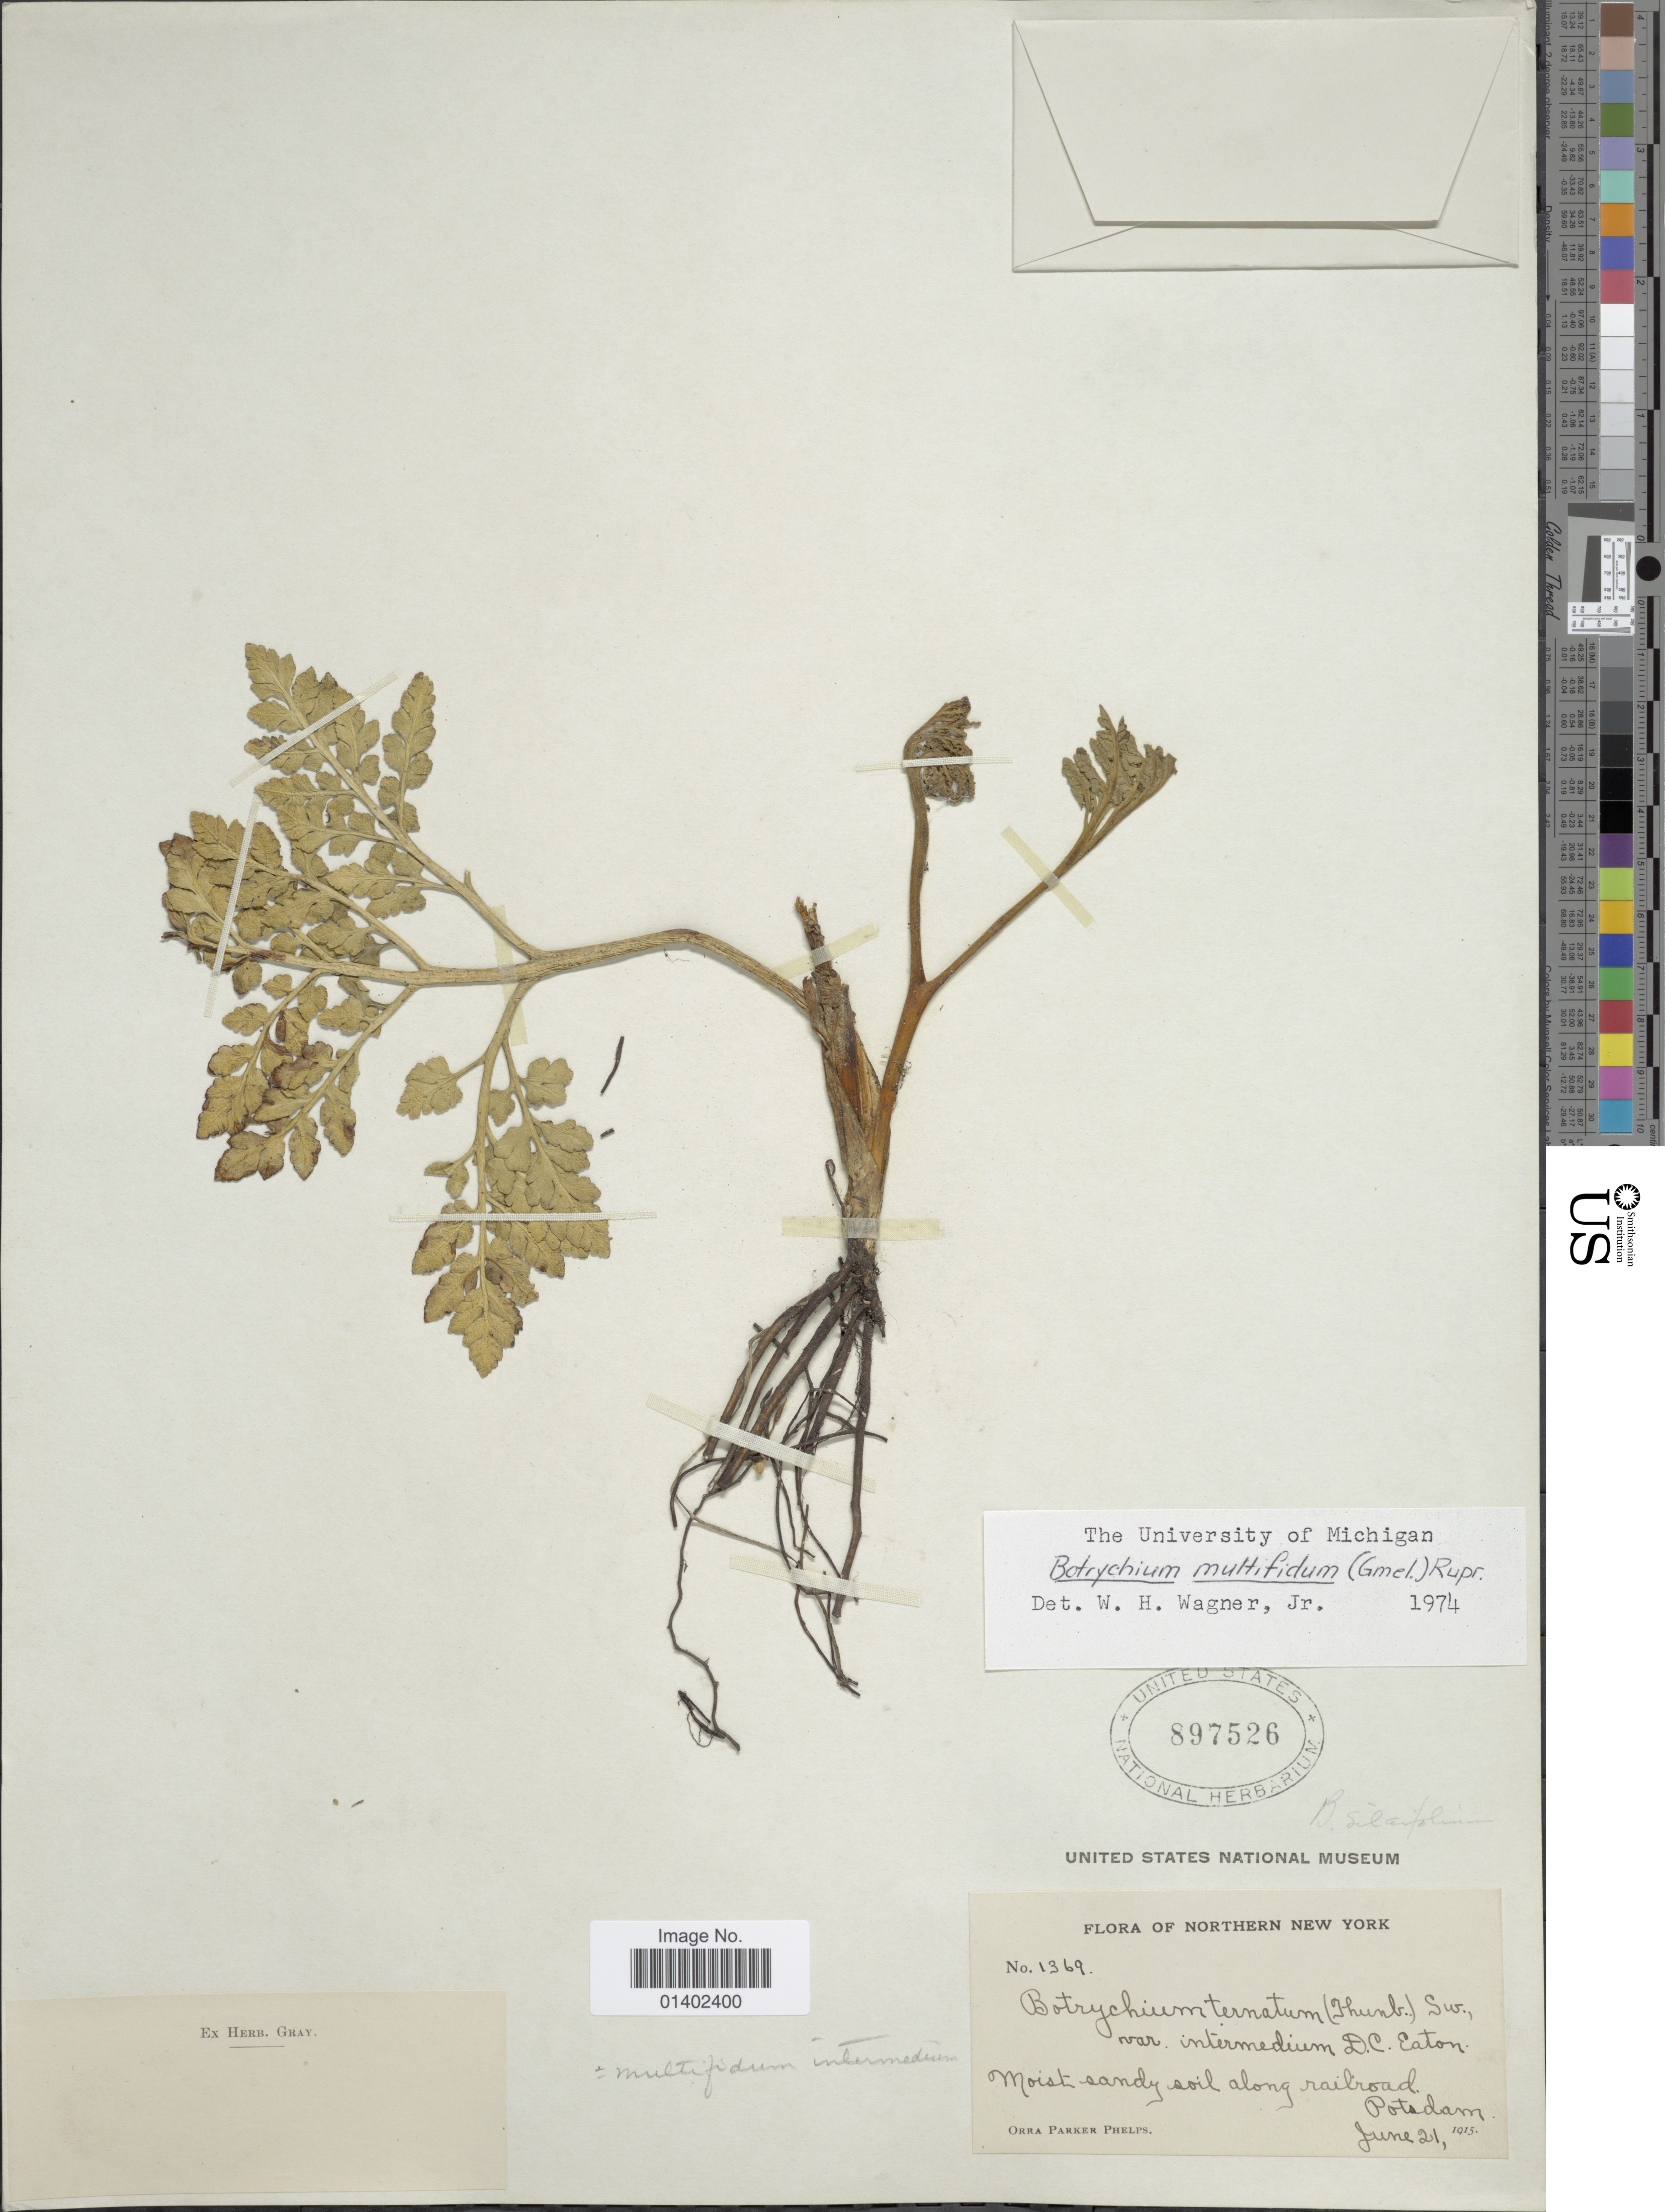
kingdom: Plantae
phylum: Tracheophyta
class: Polypodiopsida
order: Ophioglossales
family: Ophioglossaceae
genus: Botrychium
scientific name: Botrychium multifidum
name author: (J.F. Gmel.) Rupr.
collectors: O. P. Phelps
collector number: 1369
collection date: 1915-06-21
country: United States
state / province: New York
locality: Northern New York, Moist sandy soil along railroad, Potsdam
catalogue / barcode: US 897526